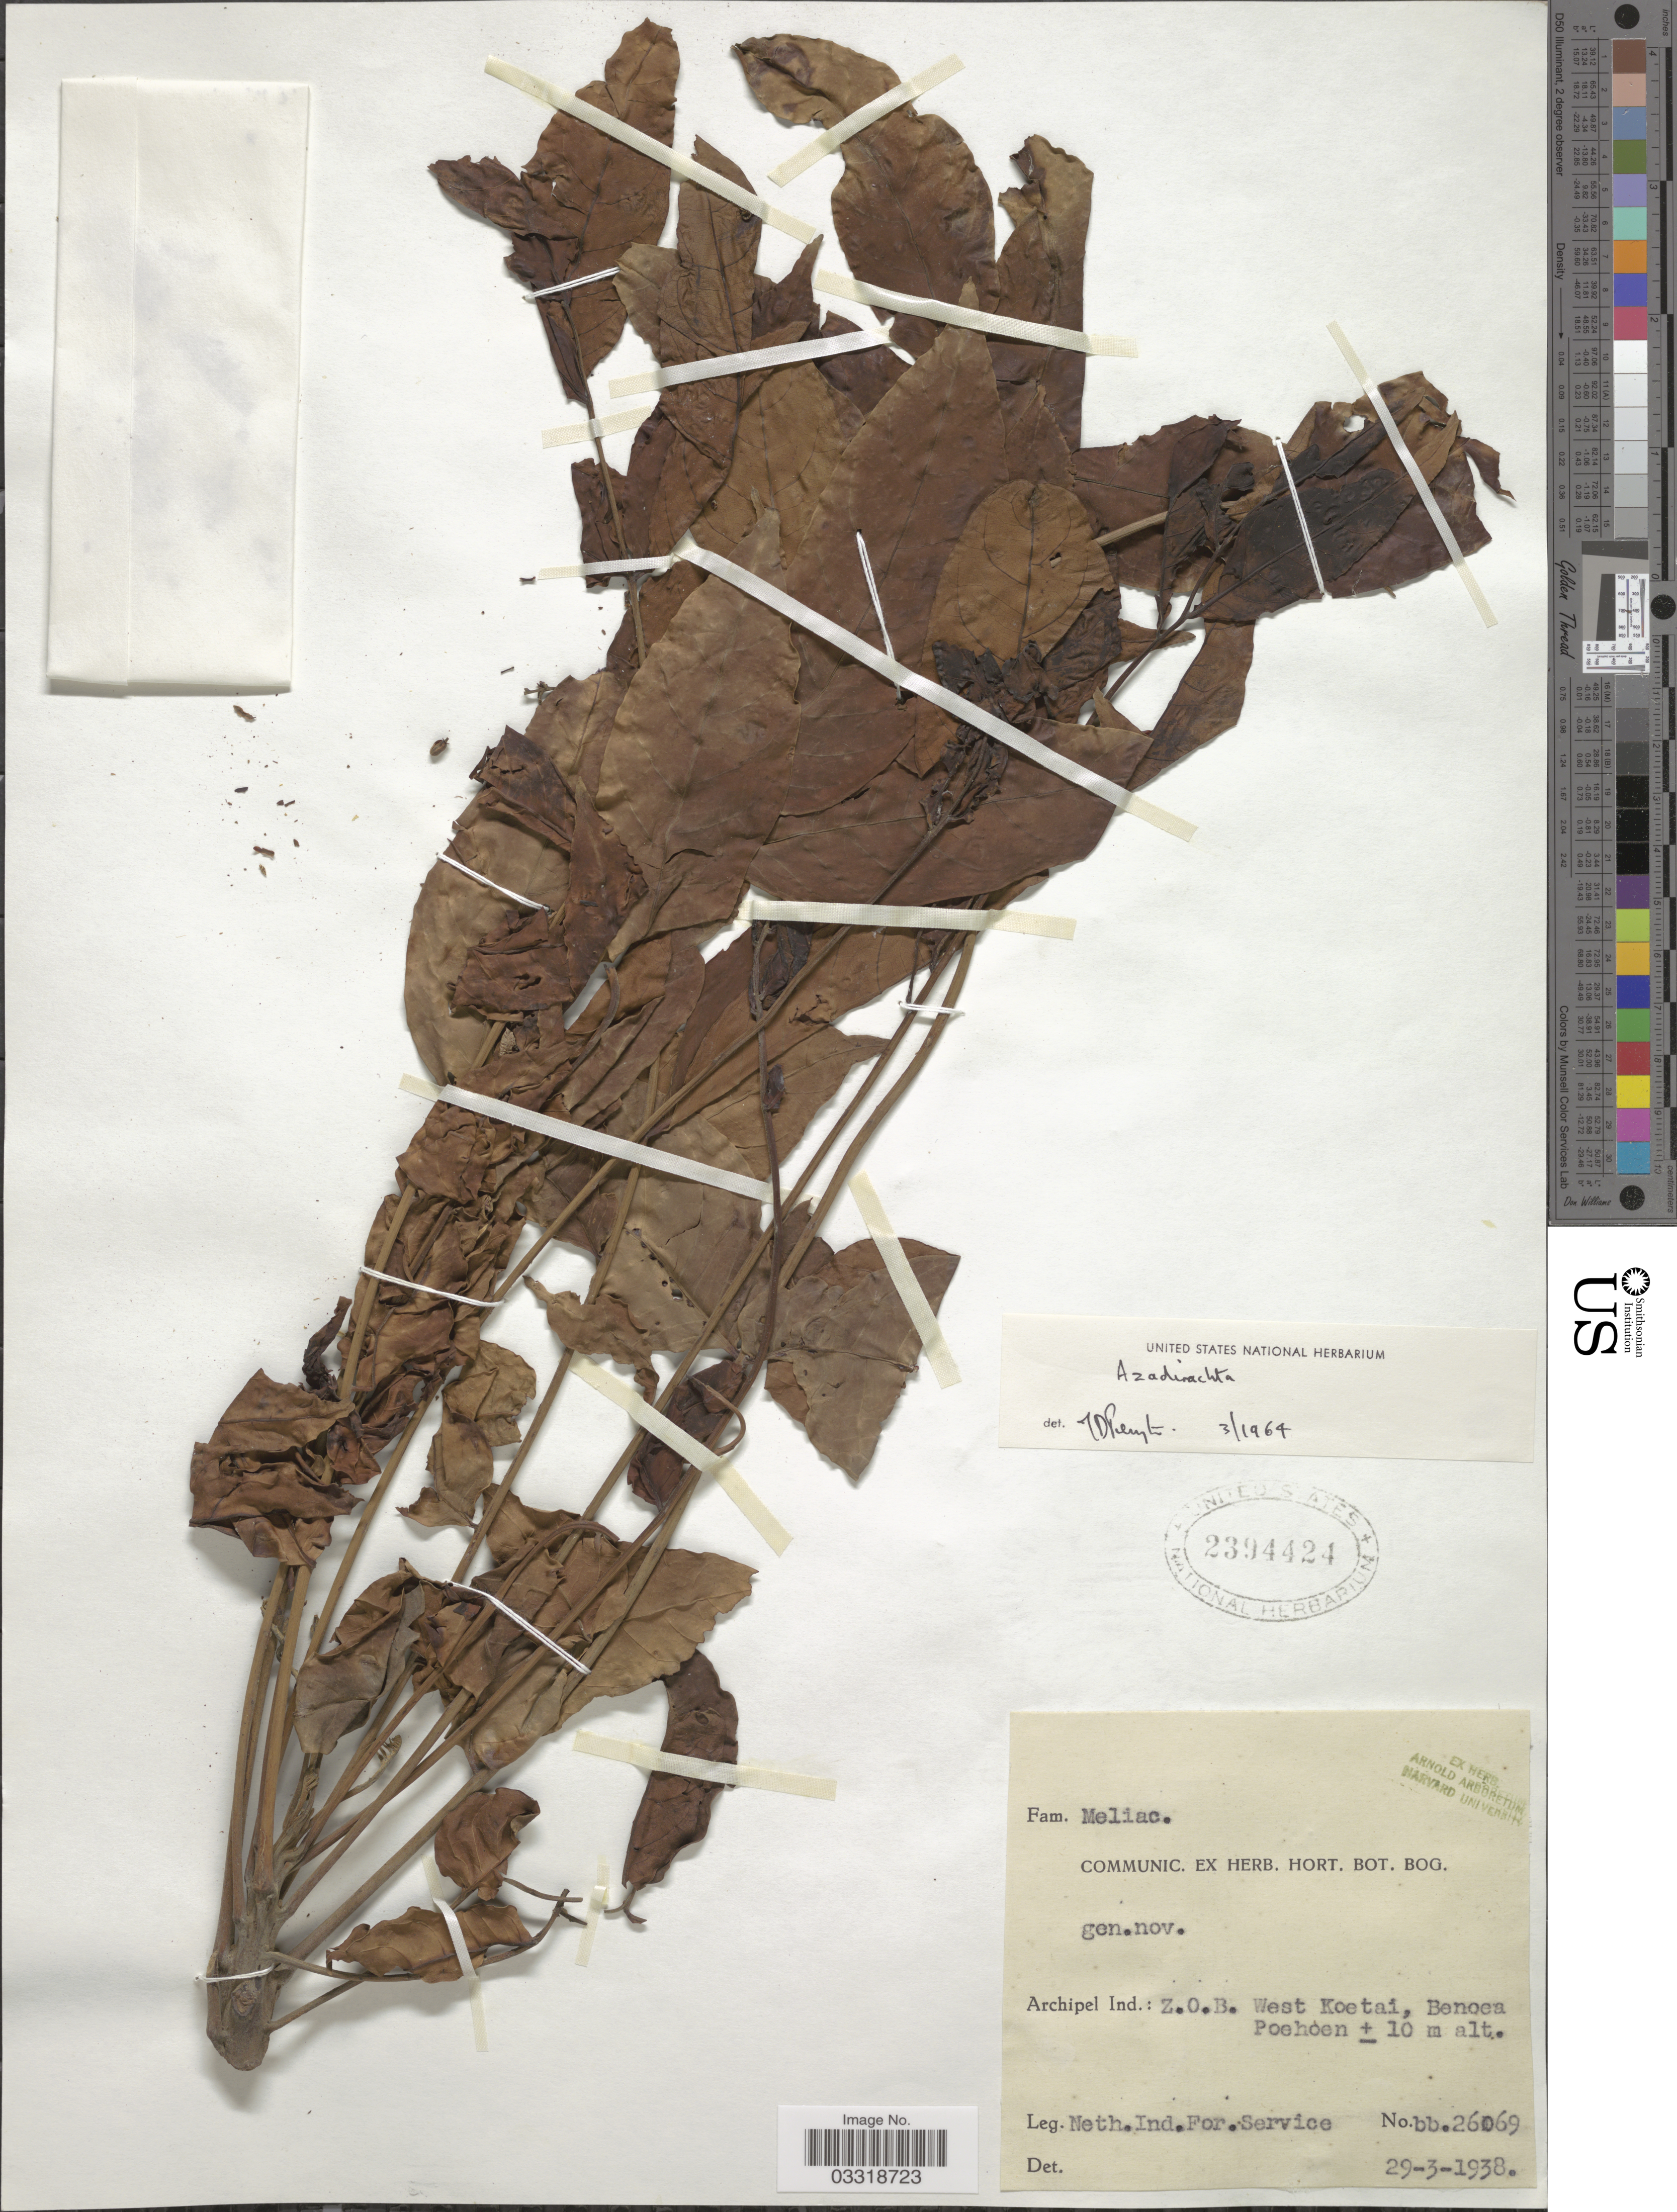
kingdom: Plantae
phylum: Tracheophyta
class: Magnoliopsida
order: Sapindales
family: Meliaceae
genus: Azadirachta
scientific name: Azadirachta excelsa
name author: (Jack) Jacobs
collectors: Neth. Ind. For. Service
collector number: bb.26069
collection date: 1938-03-29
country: Indonesia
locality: Archipel Ind.: Z.O.B. West Koetai, Benoea Poehoen.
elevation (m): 10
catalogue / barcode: US 2394424